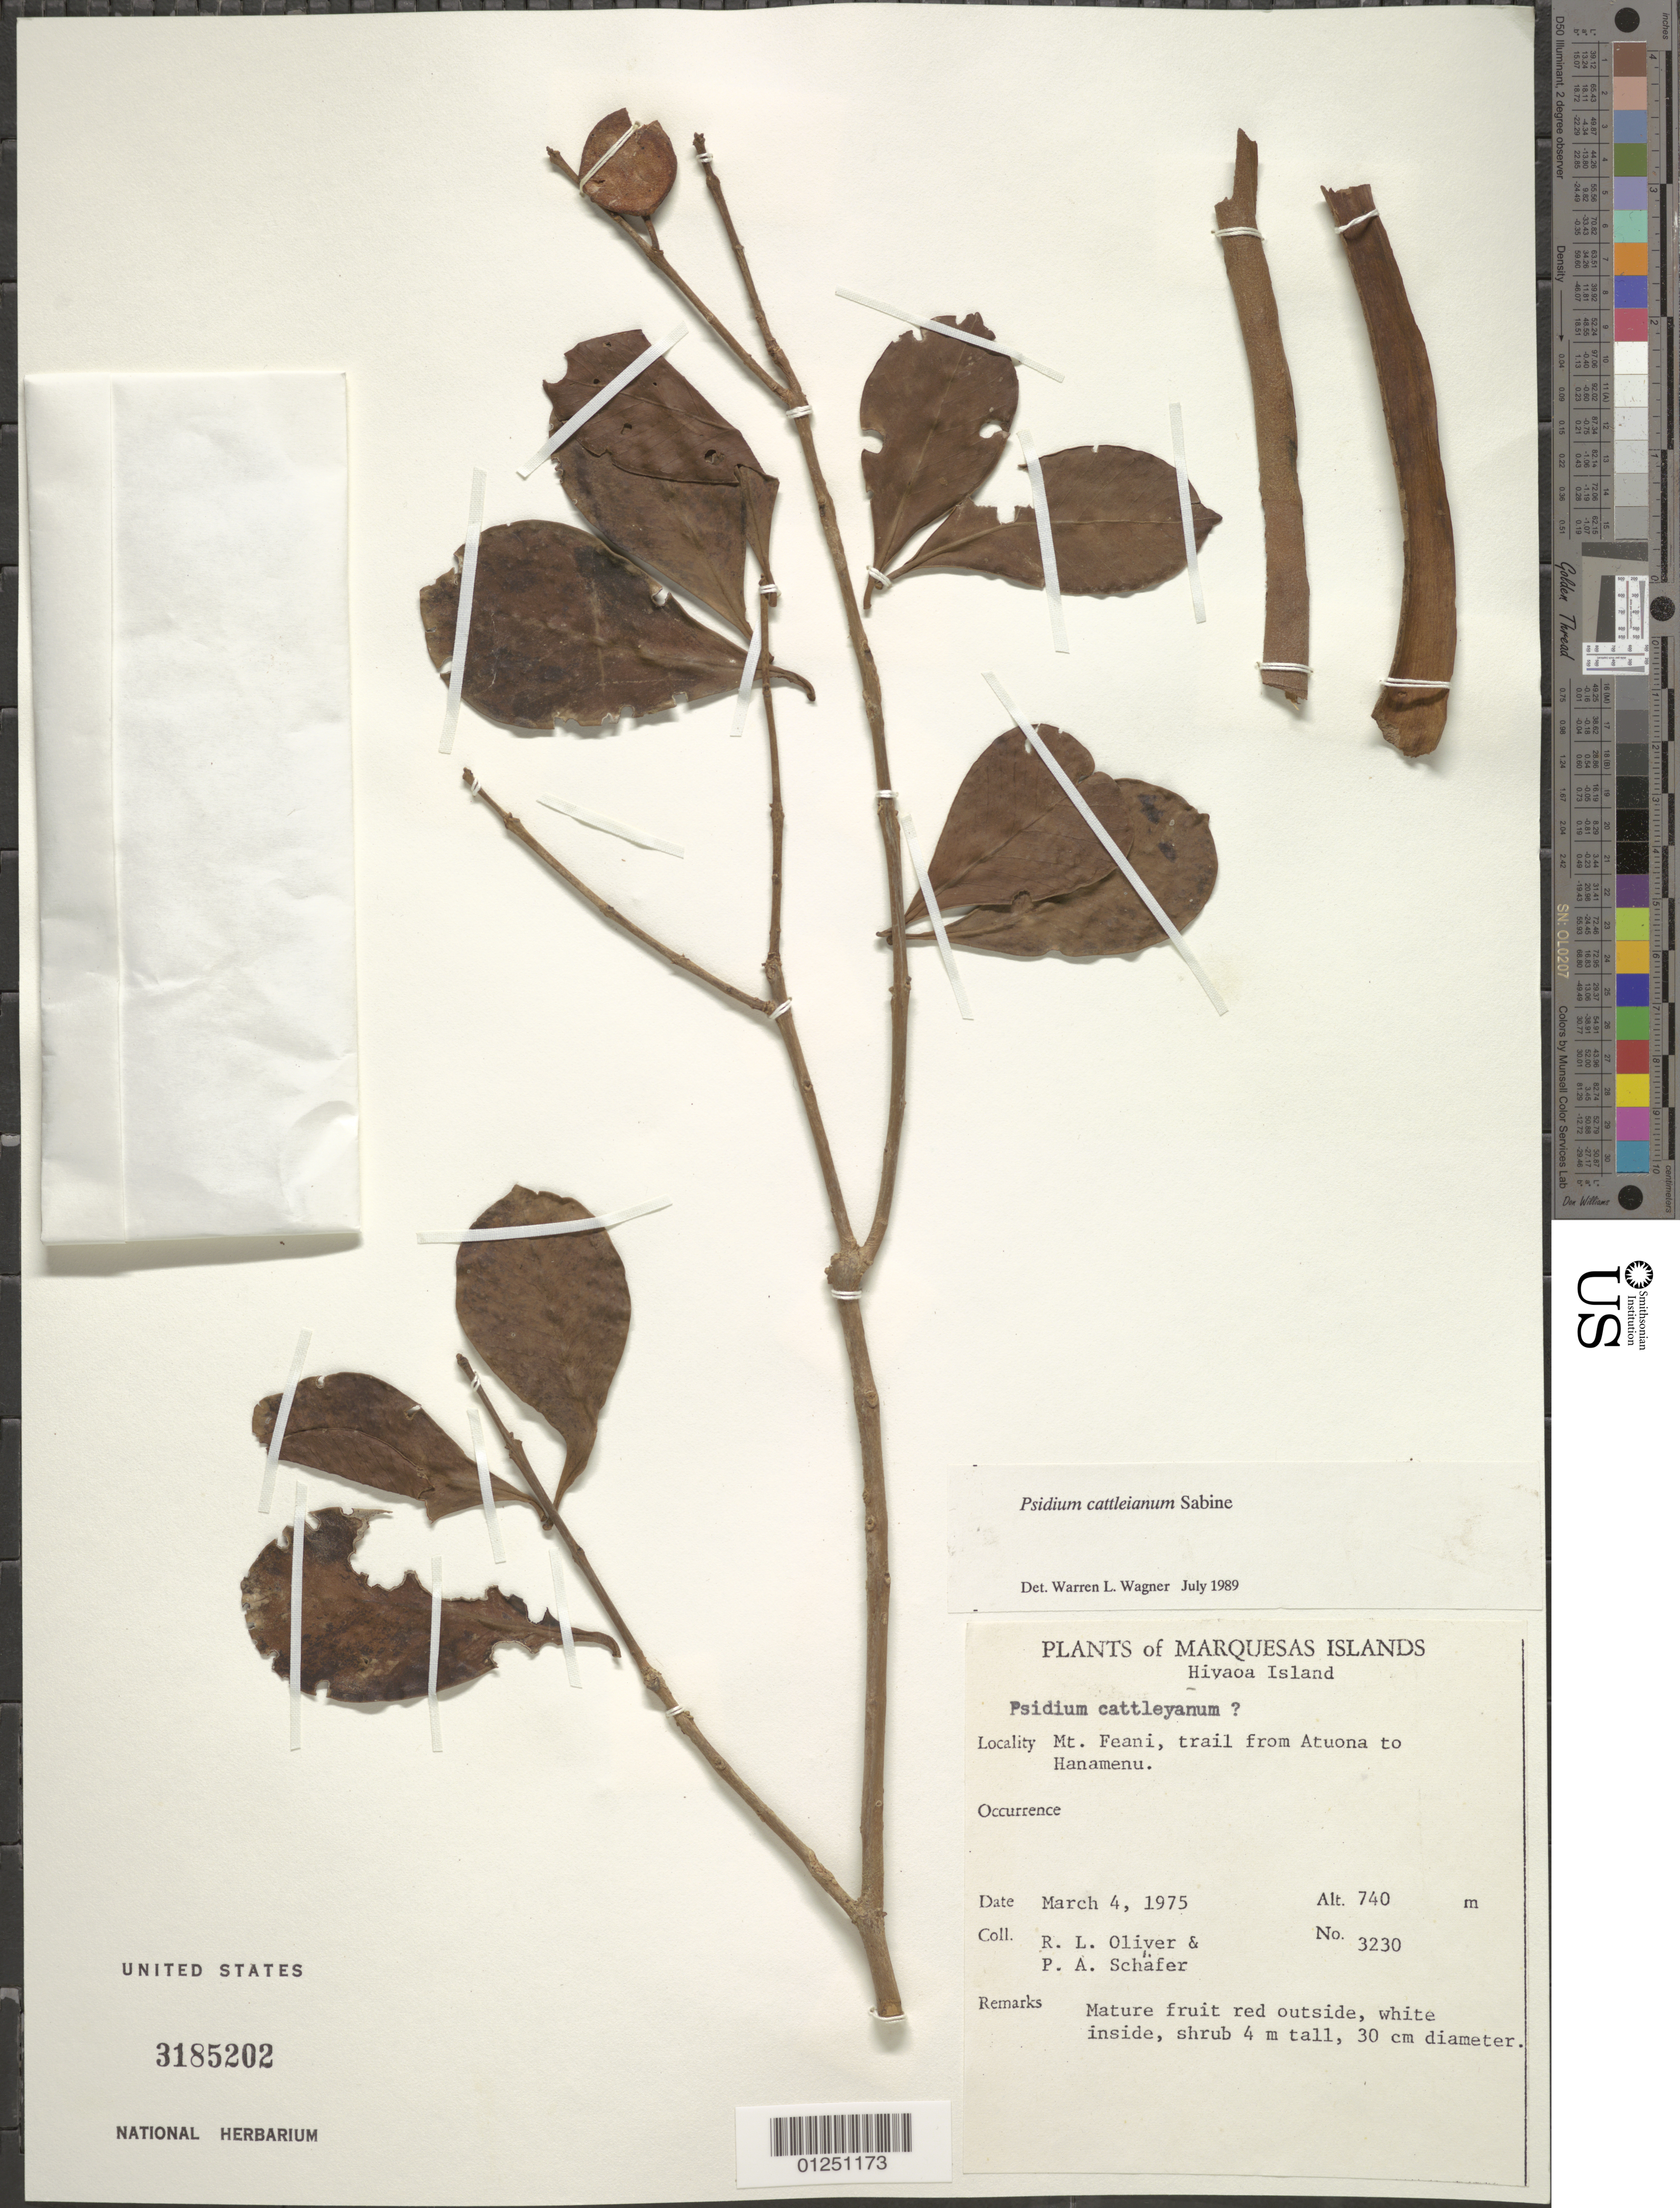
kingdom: Plantae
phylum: Tracheophyta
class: Magnoliopsida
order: Myrtales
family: Myrtaceae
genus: Psidium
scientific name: Psidium cattleyanum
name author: Sabine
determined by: Wagner, W. L., (BOT), Smithsonian Institution - National Museum of Natural History (UNITED STATES)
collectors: R. L. Oliver & P. A. Schäfer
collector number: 3230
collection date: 1975-03-04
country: French Polynesia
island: Hiva Oa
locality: Mt. Feani, trail from Atuona to Hanamenu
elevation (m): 740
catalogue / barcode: US 3185202